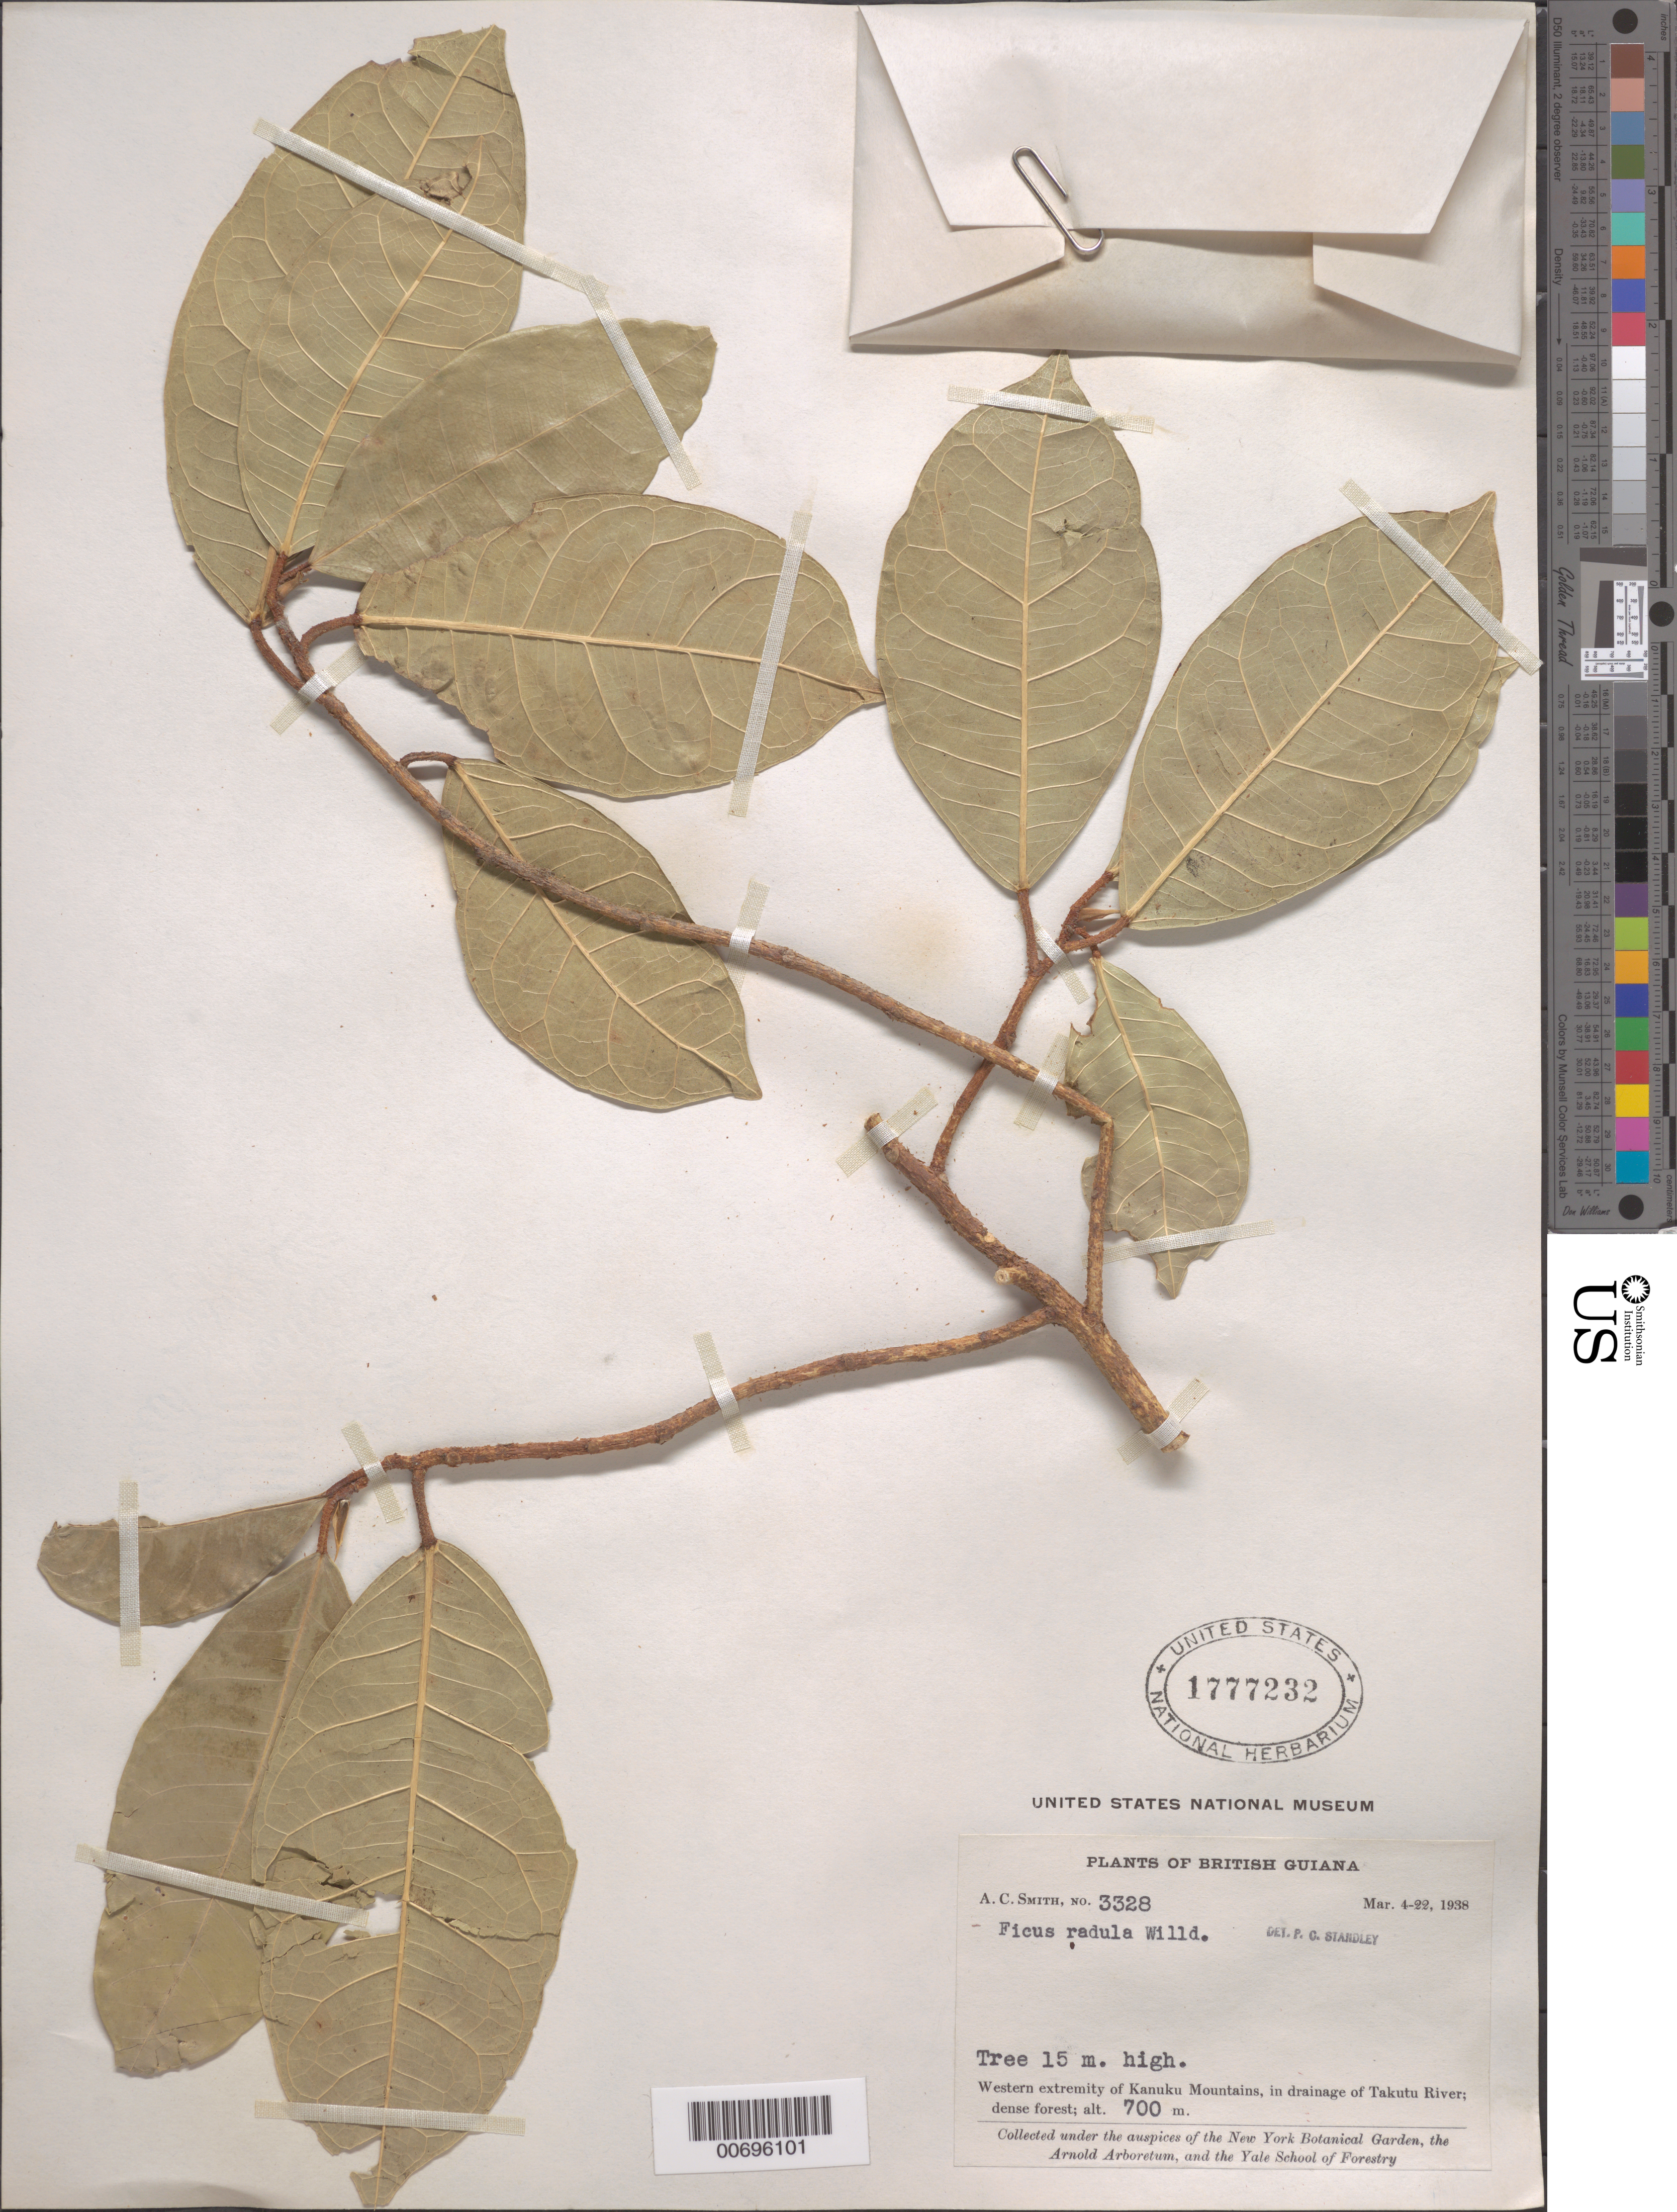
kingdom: Plantae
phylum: Tracheophyta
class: Magnoliopsida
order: Rosales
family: Moraceae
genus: Ficus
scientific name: Ficus radula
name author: Humb. & Bonpl. ex Willd.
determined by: Standley, Paul C.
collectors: A. C. Smith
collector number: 3328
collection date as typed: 4-Mar-38 to 22-Mar-38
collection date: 1938-03-04/1938-03-22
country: Guyana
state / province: U. Takutu-U. Essequibo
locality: Kanuku Mts., drainage of Takutu R., western extremity of Kanuku Mountains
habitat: Dense forest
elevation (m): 700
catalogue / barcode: US 1777232